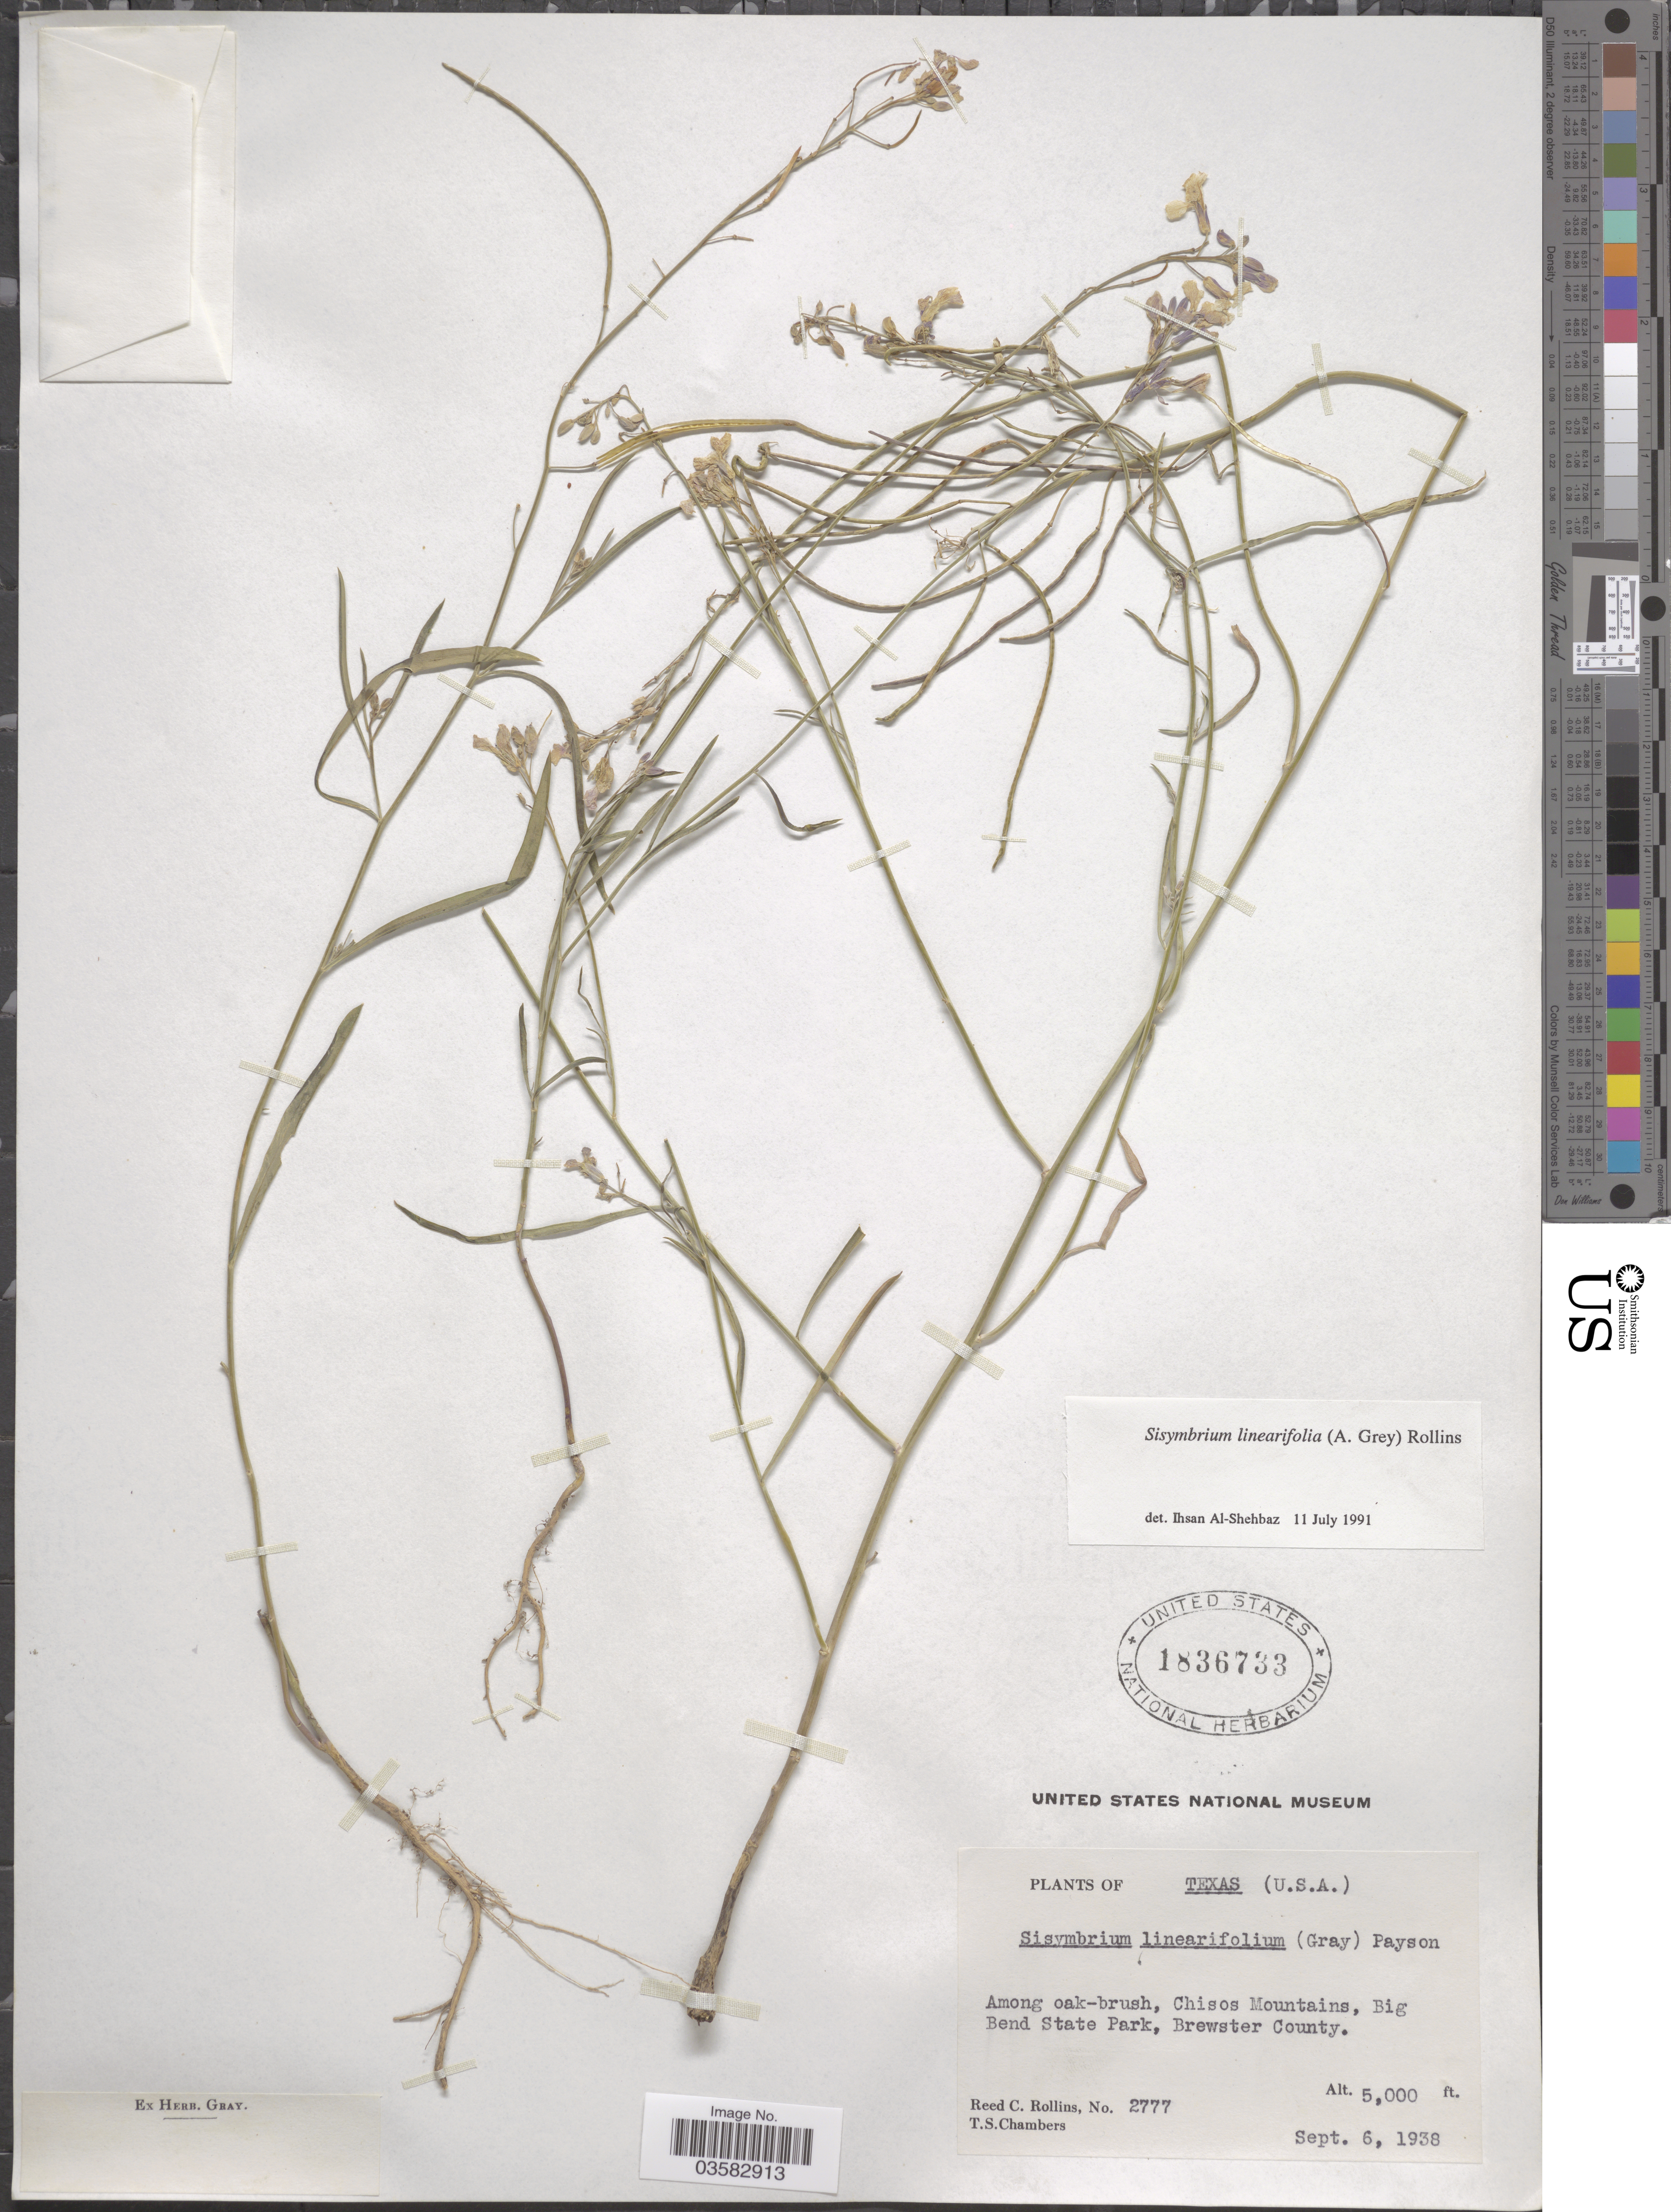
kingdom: Plantae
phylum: Tracheophyta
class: Magnoliopsida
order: Brassicales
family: Brassicaceae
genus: Sisymbrium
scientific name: Sisymbrium linearifolium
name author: (A. Gray) Payson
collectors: R. C. Rollins & T. Chambers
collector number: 2777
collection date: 1938-09-06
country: United States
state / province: Texas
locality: Chisos Mountains, Big Bend State Park, Brewster County.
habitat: among oak brush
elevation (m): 1524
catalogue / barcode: US 1836733